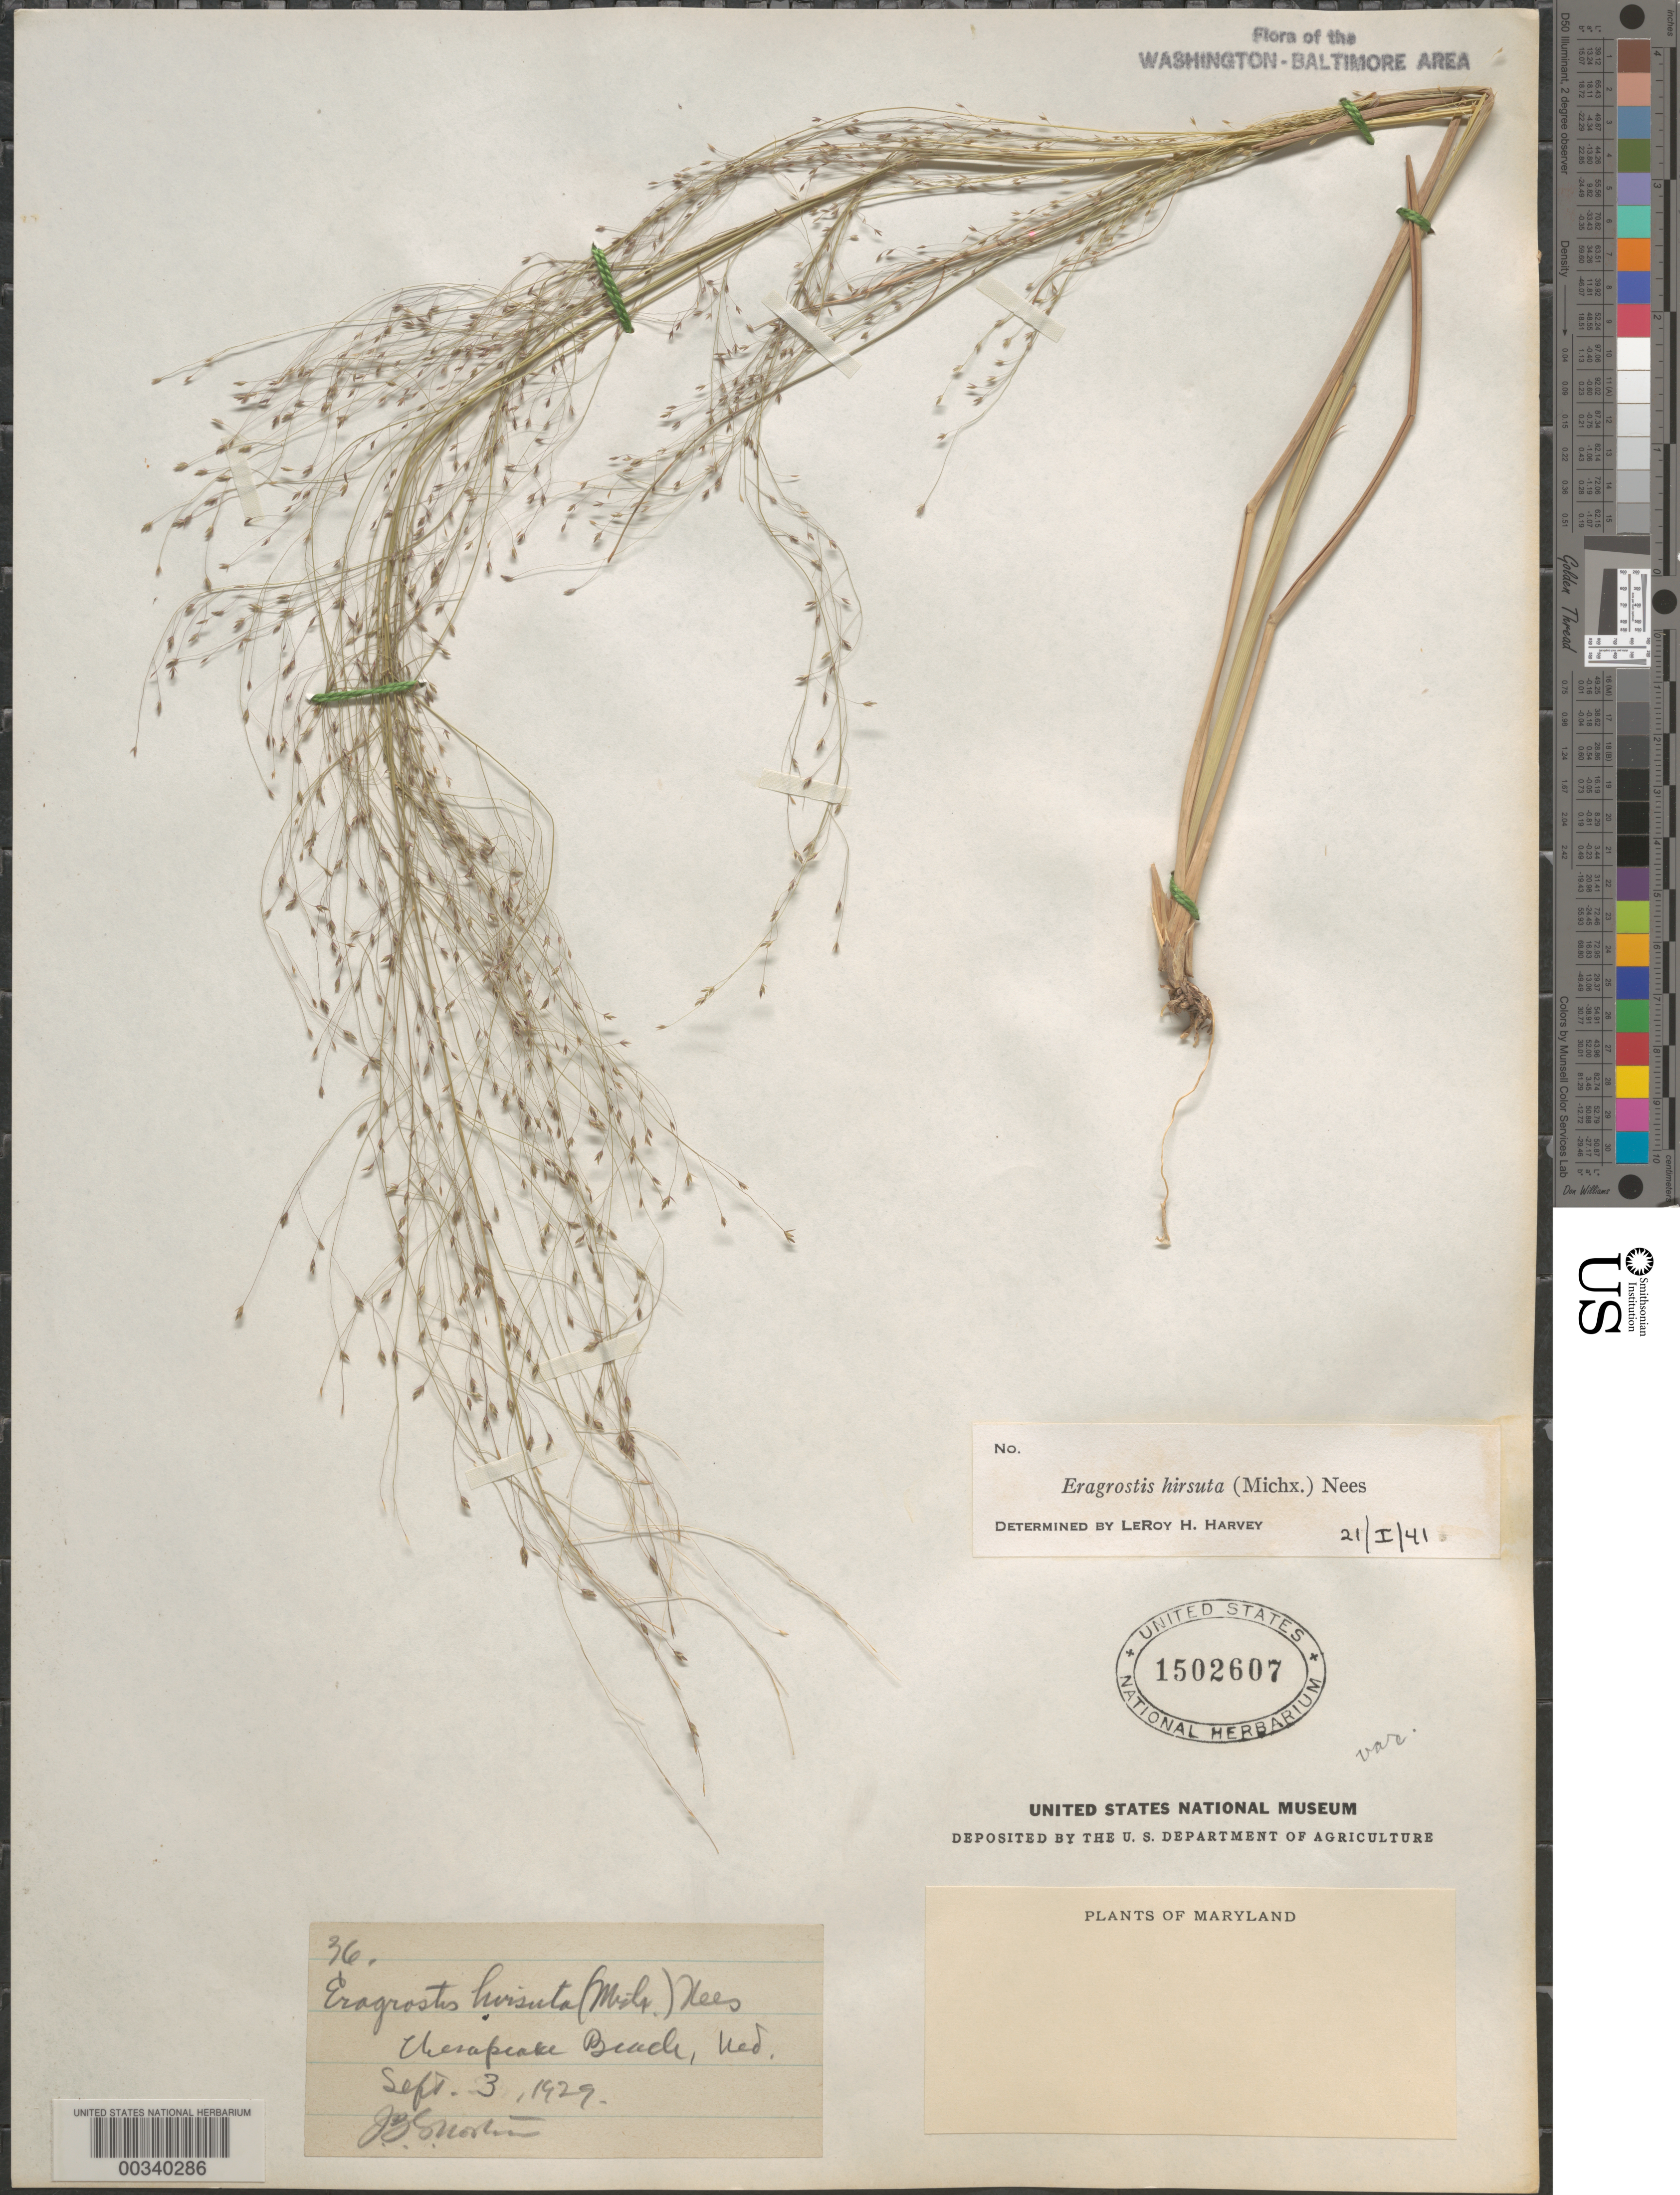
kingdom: Plantae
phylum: Tracheophyta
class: Liliopsida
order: Poales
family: Poaceae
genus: Eragrostis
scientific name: Eragrostis hirsuta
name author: (Michx.) Nees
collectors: J. B. S. Norton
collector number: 36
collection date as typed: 03 Sep 1929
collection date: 1929-09-03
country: United States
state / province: Maryland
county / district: Calvert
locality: Chesapeake Beach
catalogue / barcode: US 1502607